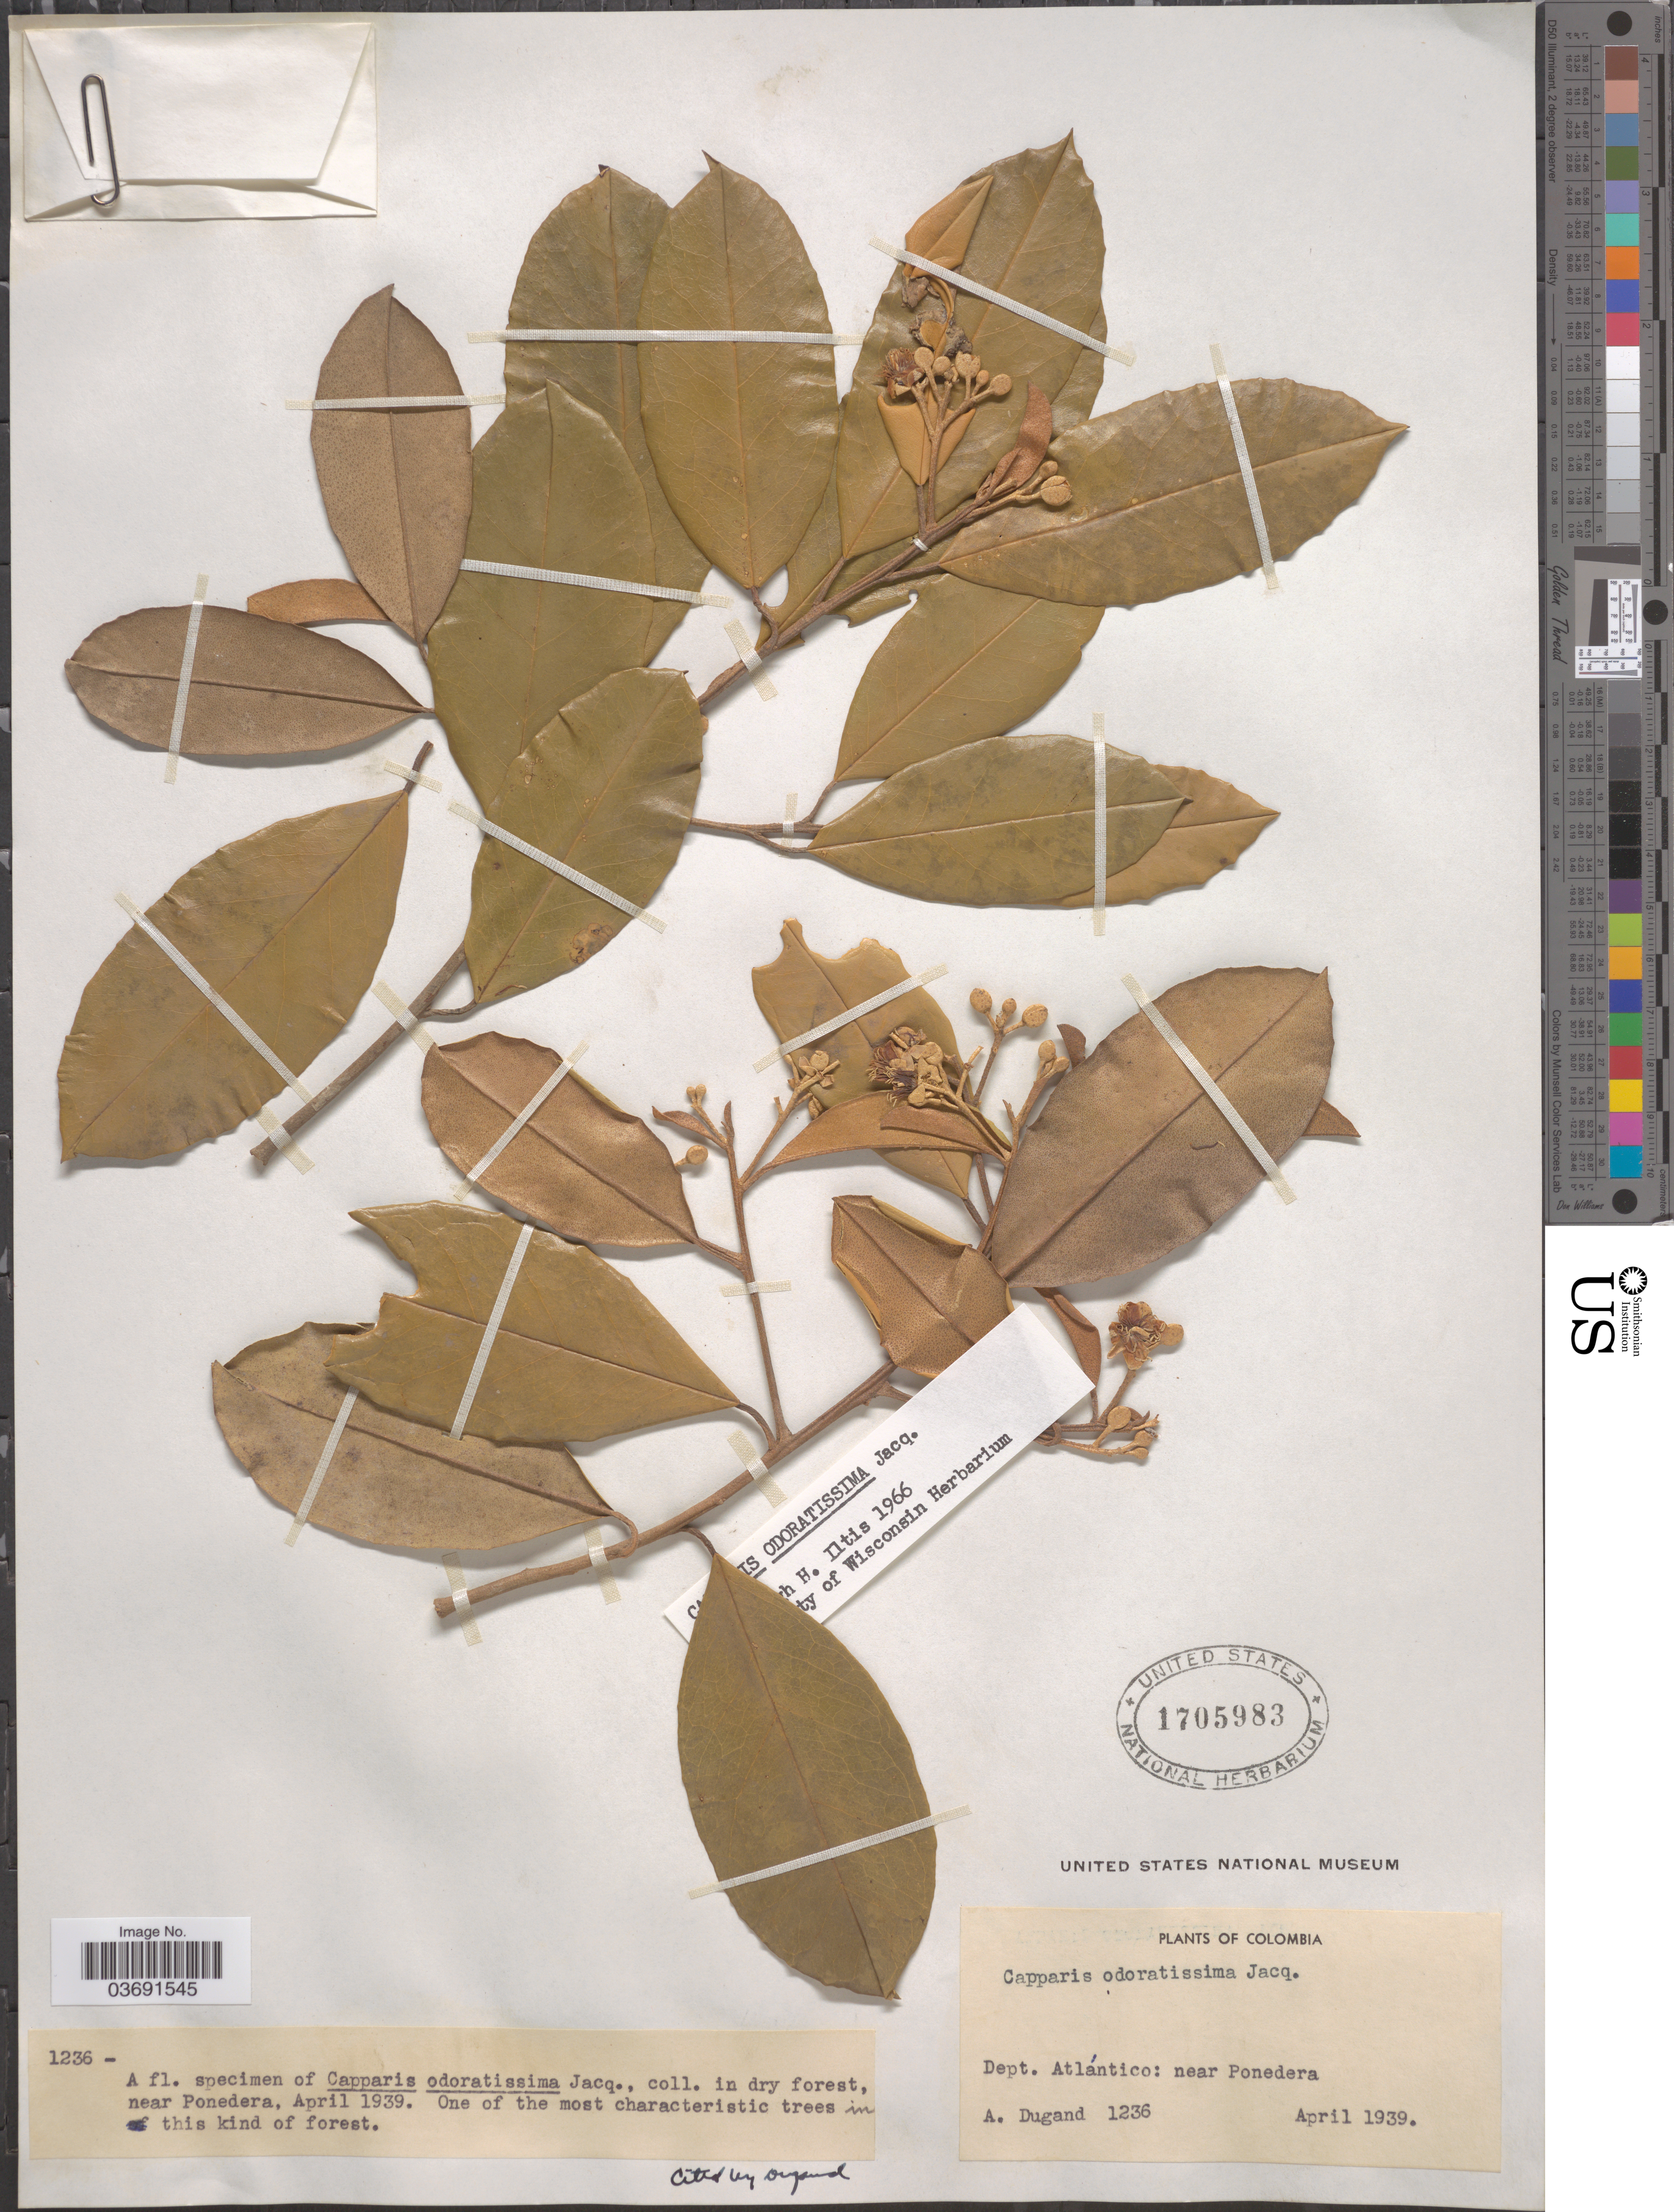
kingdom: Plantae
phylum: Tracheophyta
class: Magnoliopsida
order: Brassicales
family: Capparaceae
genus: Quadrella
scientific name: Quadrella odoratissima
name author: (Jacq.) Hutch.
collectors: A. Dugand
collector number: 1236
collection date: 1939-04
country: Colombia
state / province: Atlántico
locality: Dept. Atlántico: near Ponedera.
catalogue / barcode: US 1705983